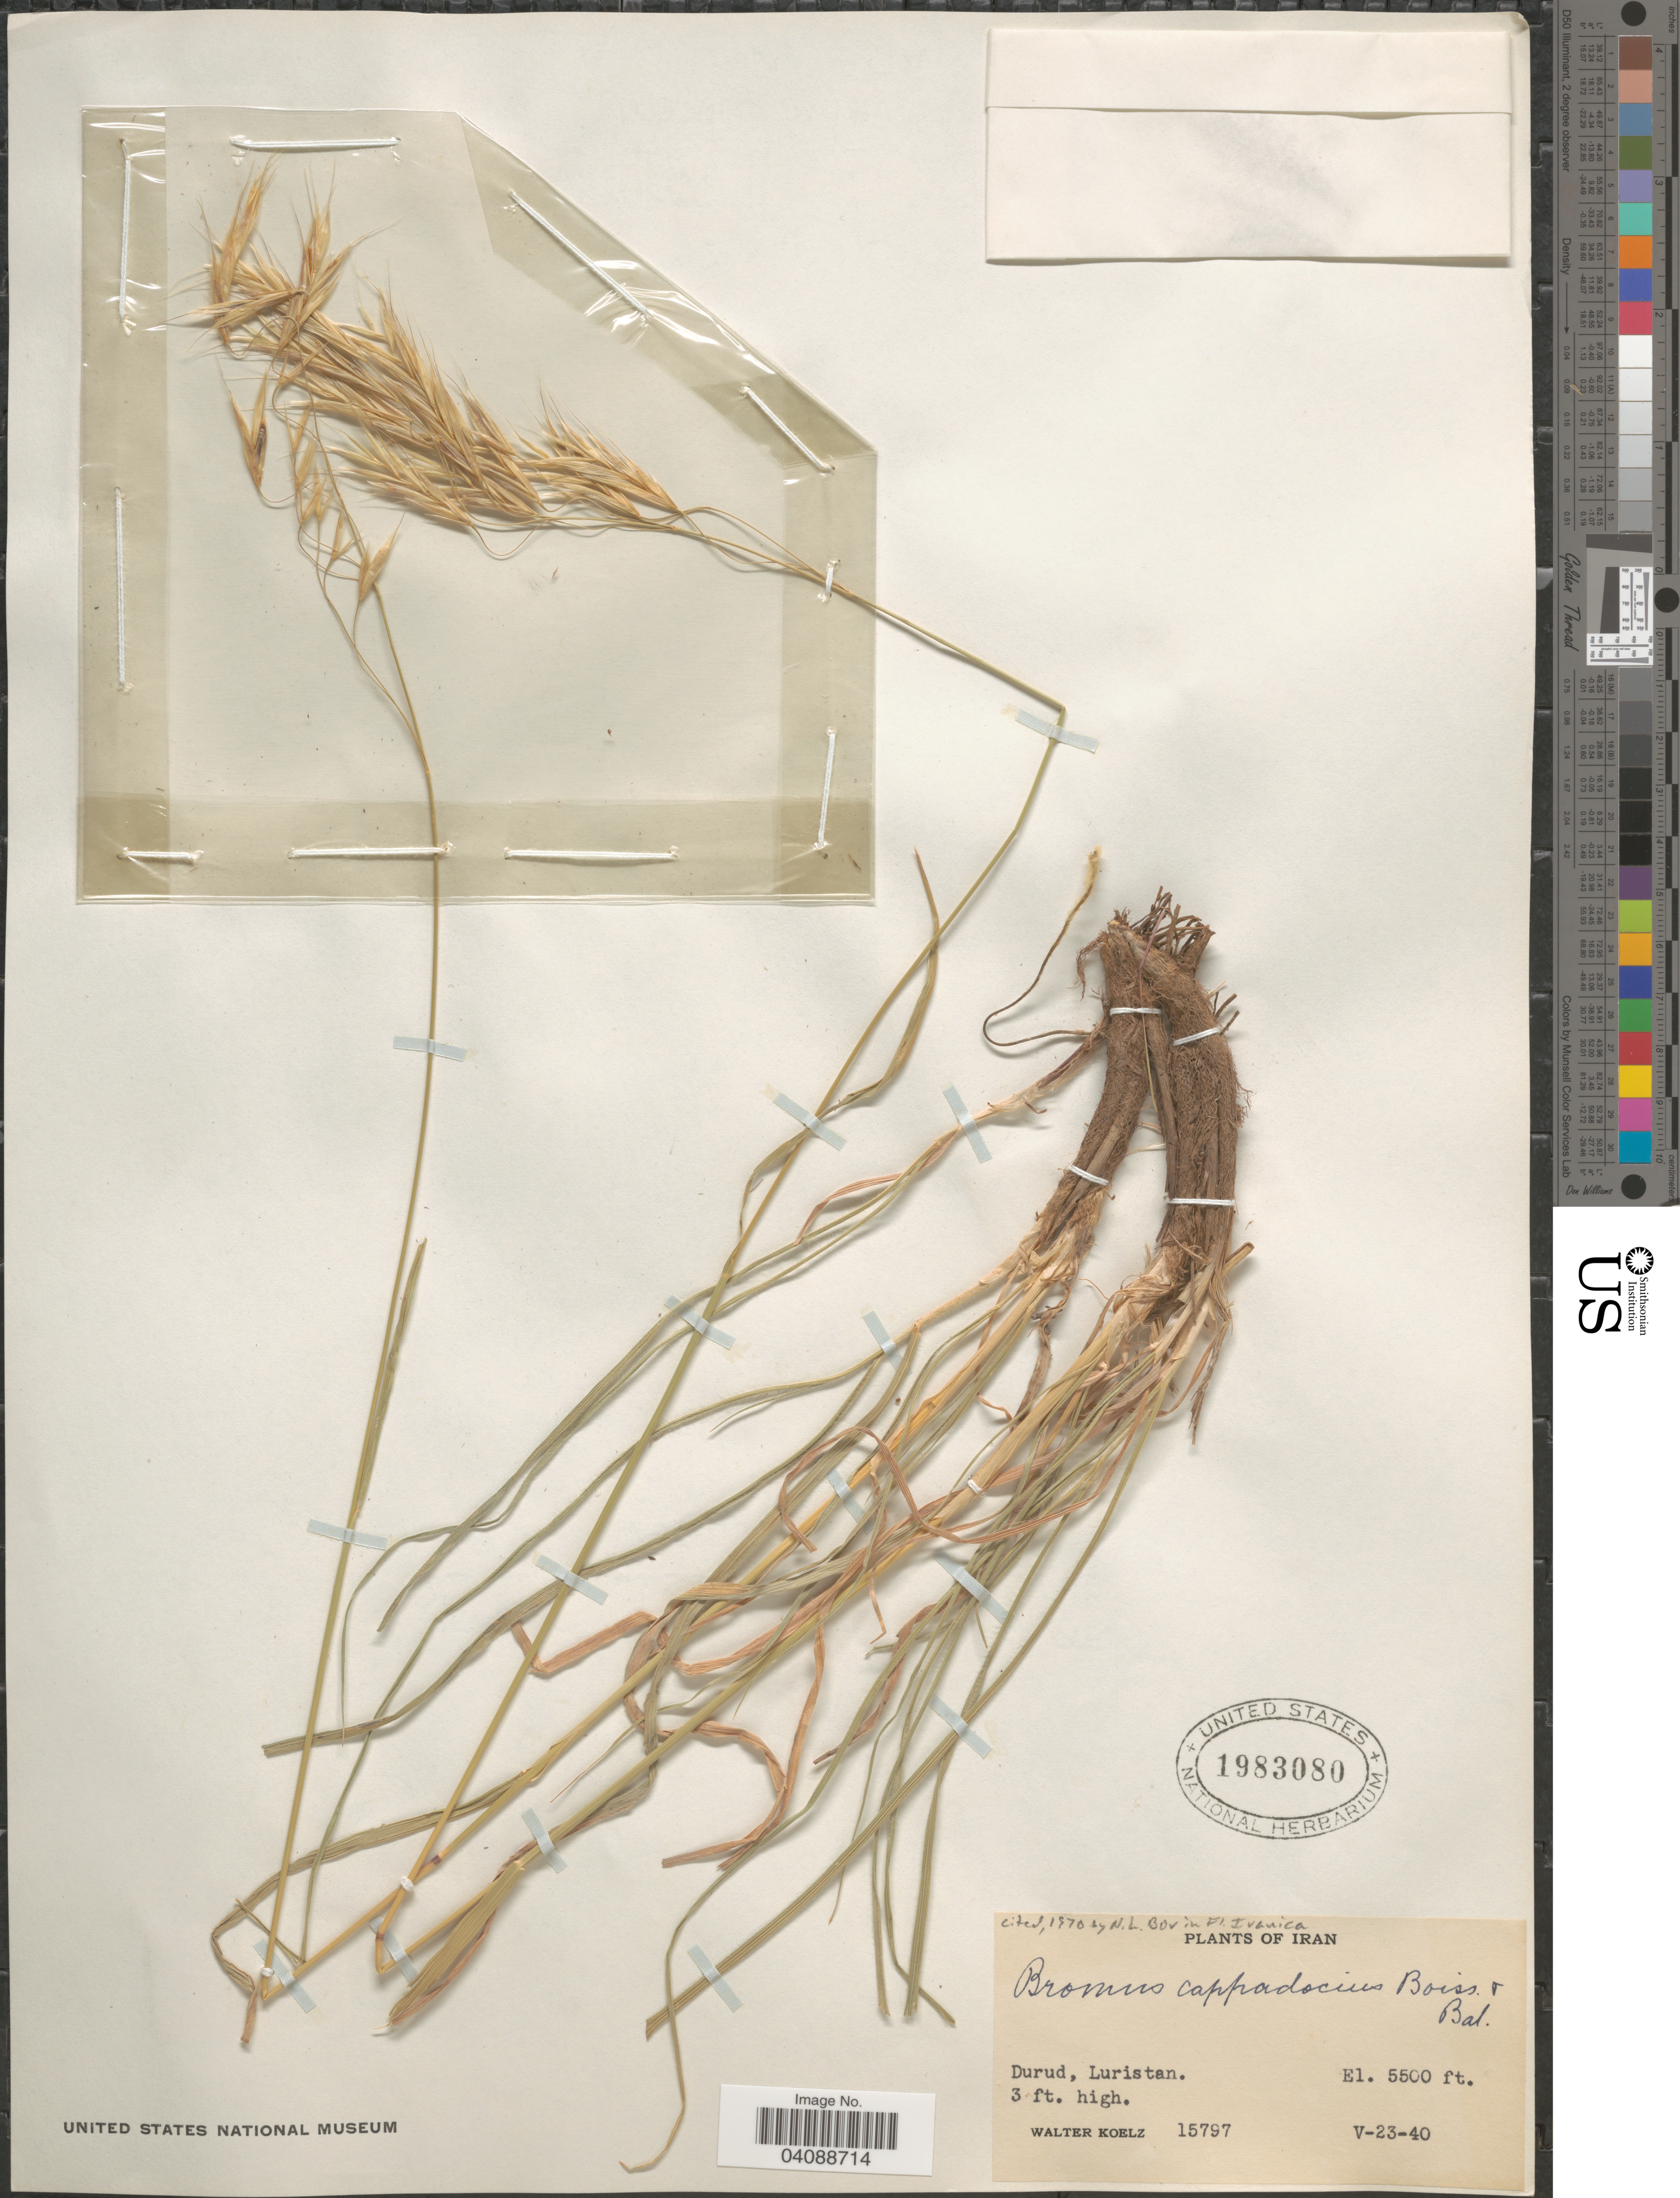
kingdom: Plantae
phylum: Tracheophyta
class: Liliopsida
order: Poales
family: Poaceae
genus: Bromus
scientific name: Bromus cappadocicus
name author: Boiss. & Balansa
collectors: W. N. Koelz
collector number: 15797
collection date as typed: Transcribed d/m/y: 23/5/40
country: Iran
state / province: Lorestan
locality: Durud, Luristan.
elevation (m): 1676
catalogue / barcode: US 1983080